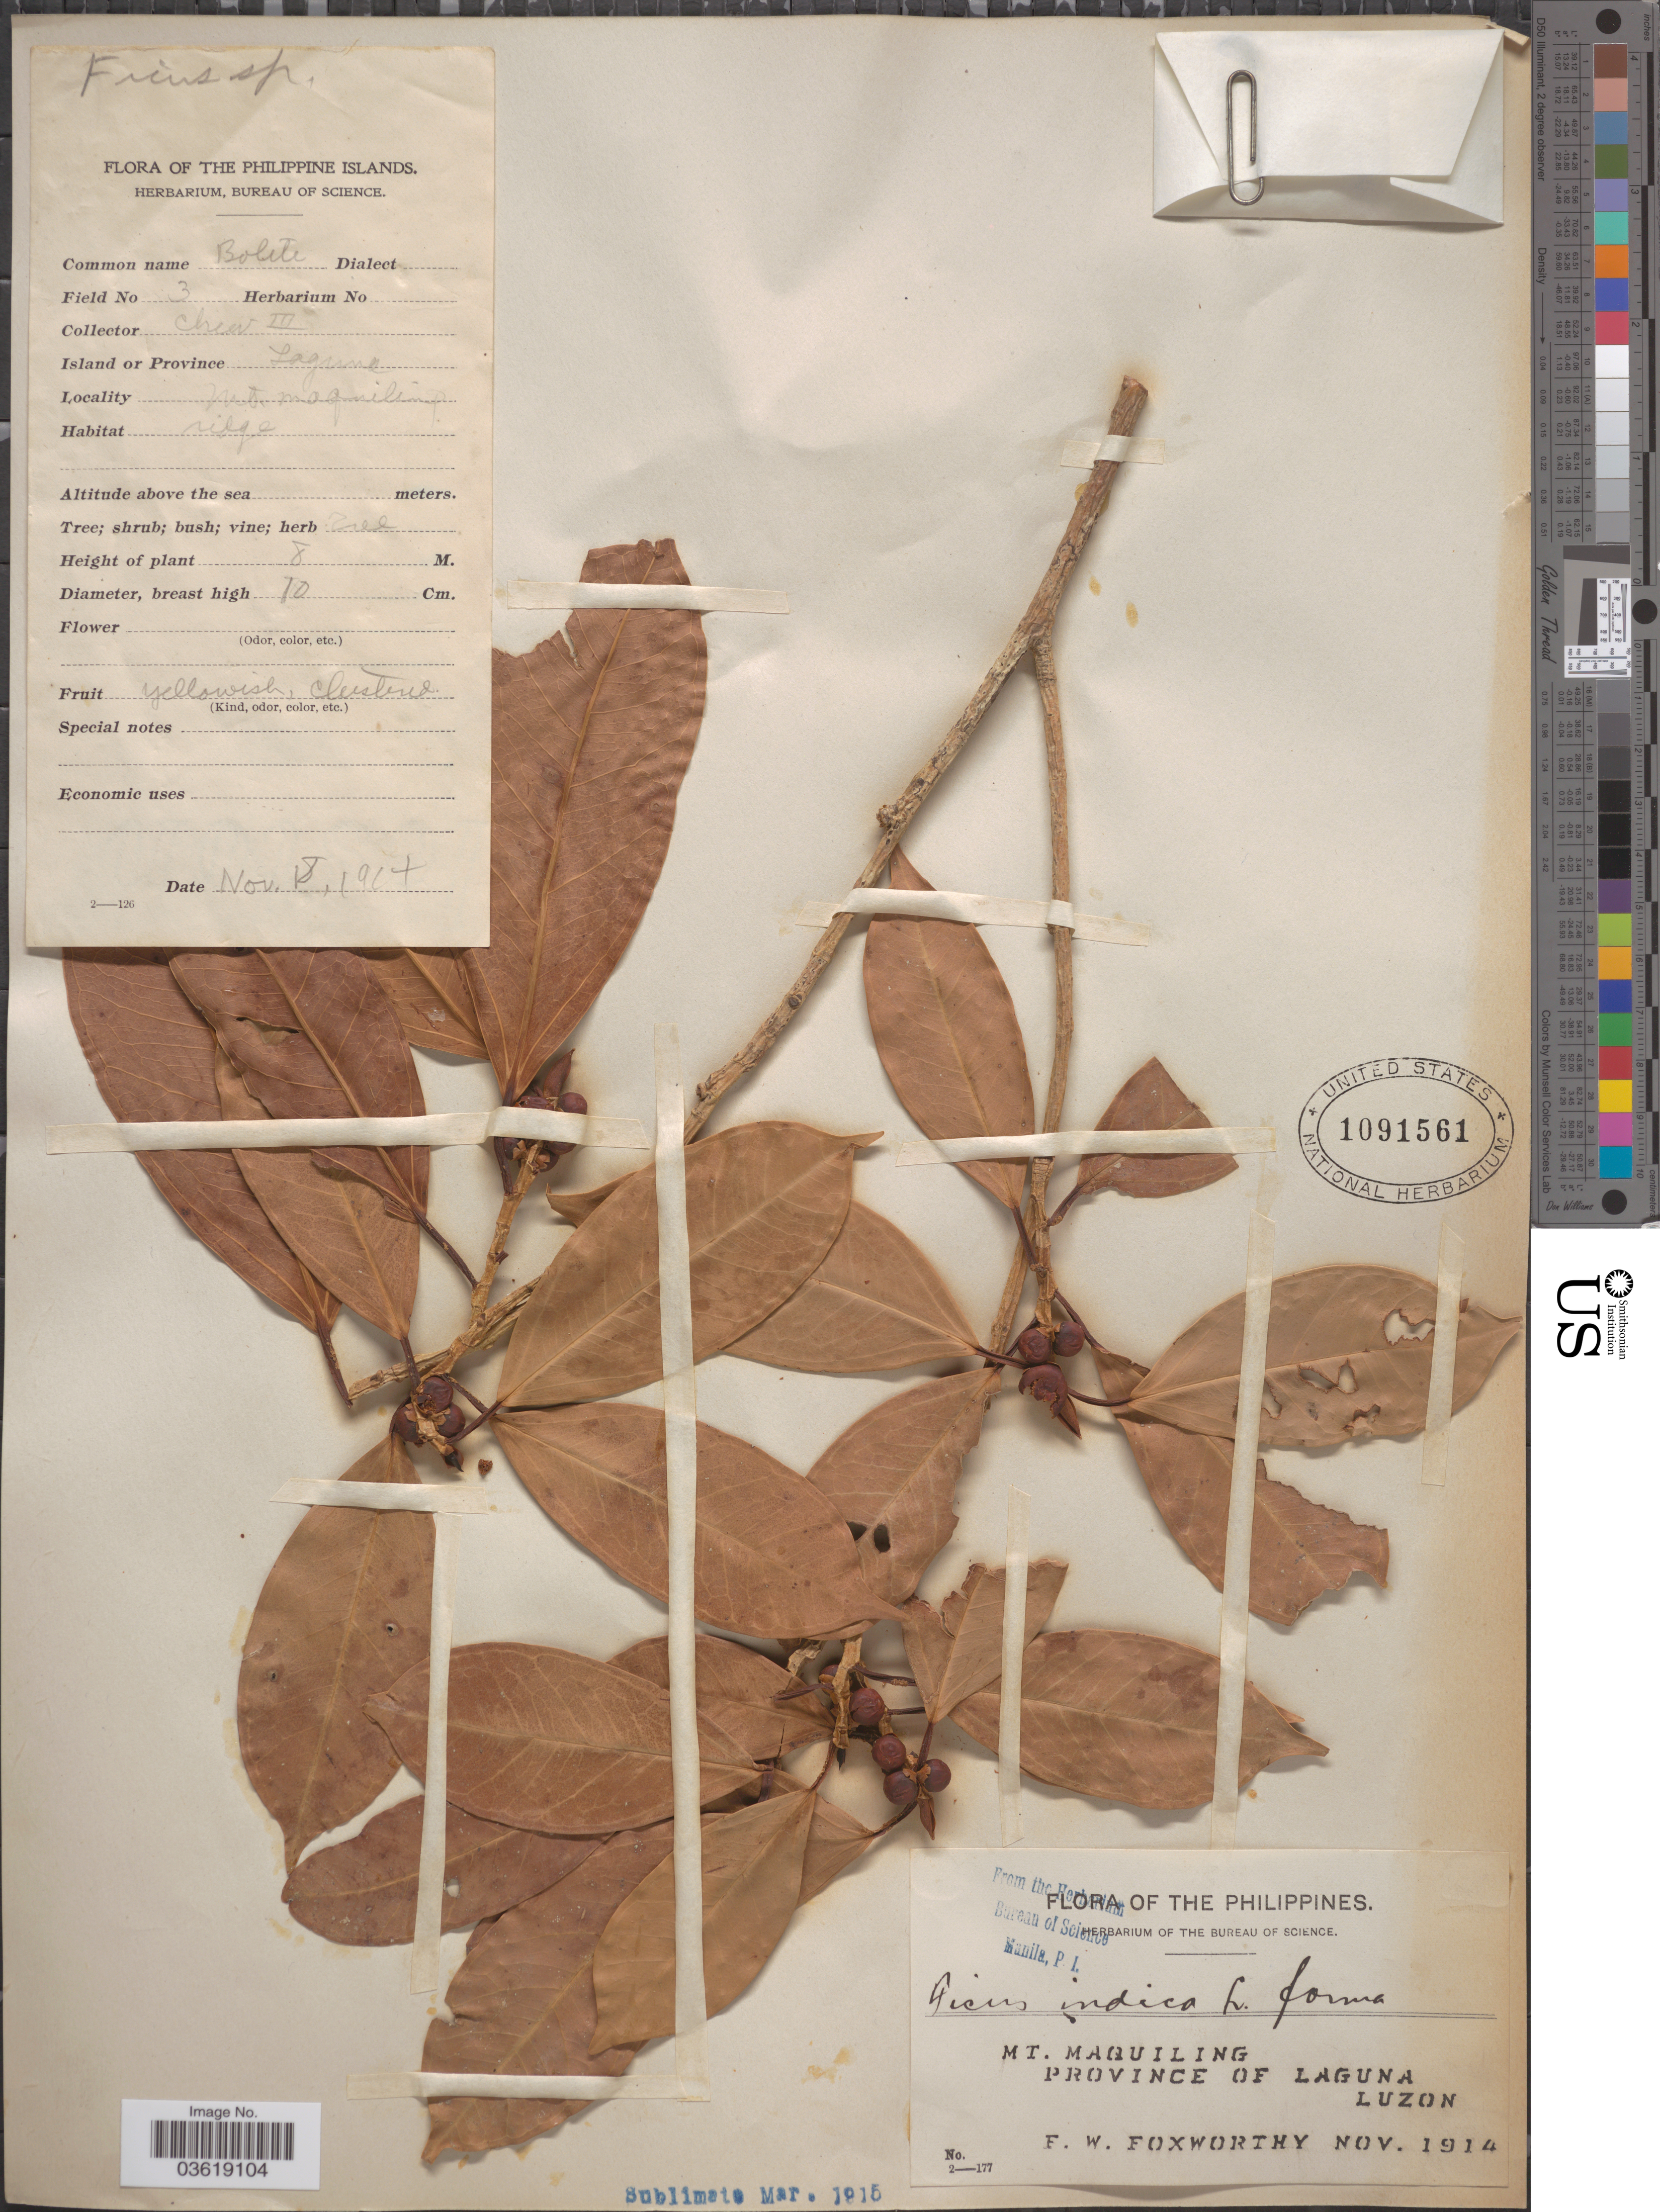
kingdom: Plantae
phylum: Tracheophyta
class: Magnoliopsida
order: Rosales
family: Moraceae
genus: Ficus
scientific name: Ficus indica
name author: L.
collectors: F. W. Foxworthy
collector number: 3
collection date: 1914-11-18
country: Philippines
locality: Mt. Maquiling. Province of Laguna, Luzon.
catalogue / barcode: US 1091561